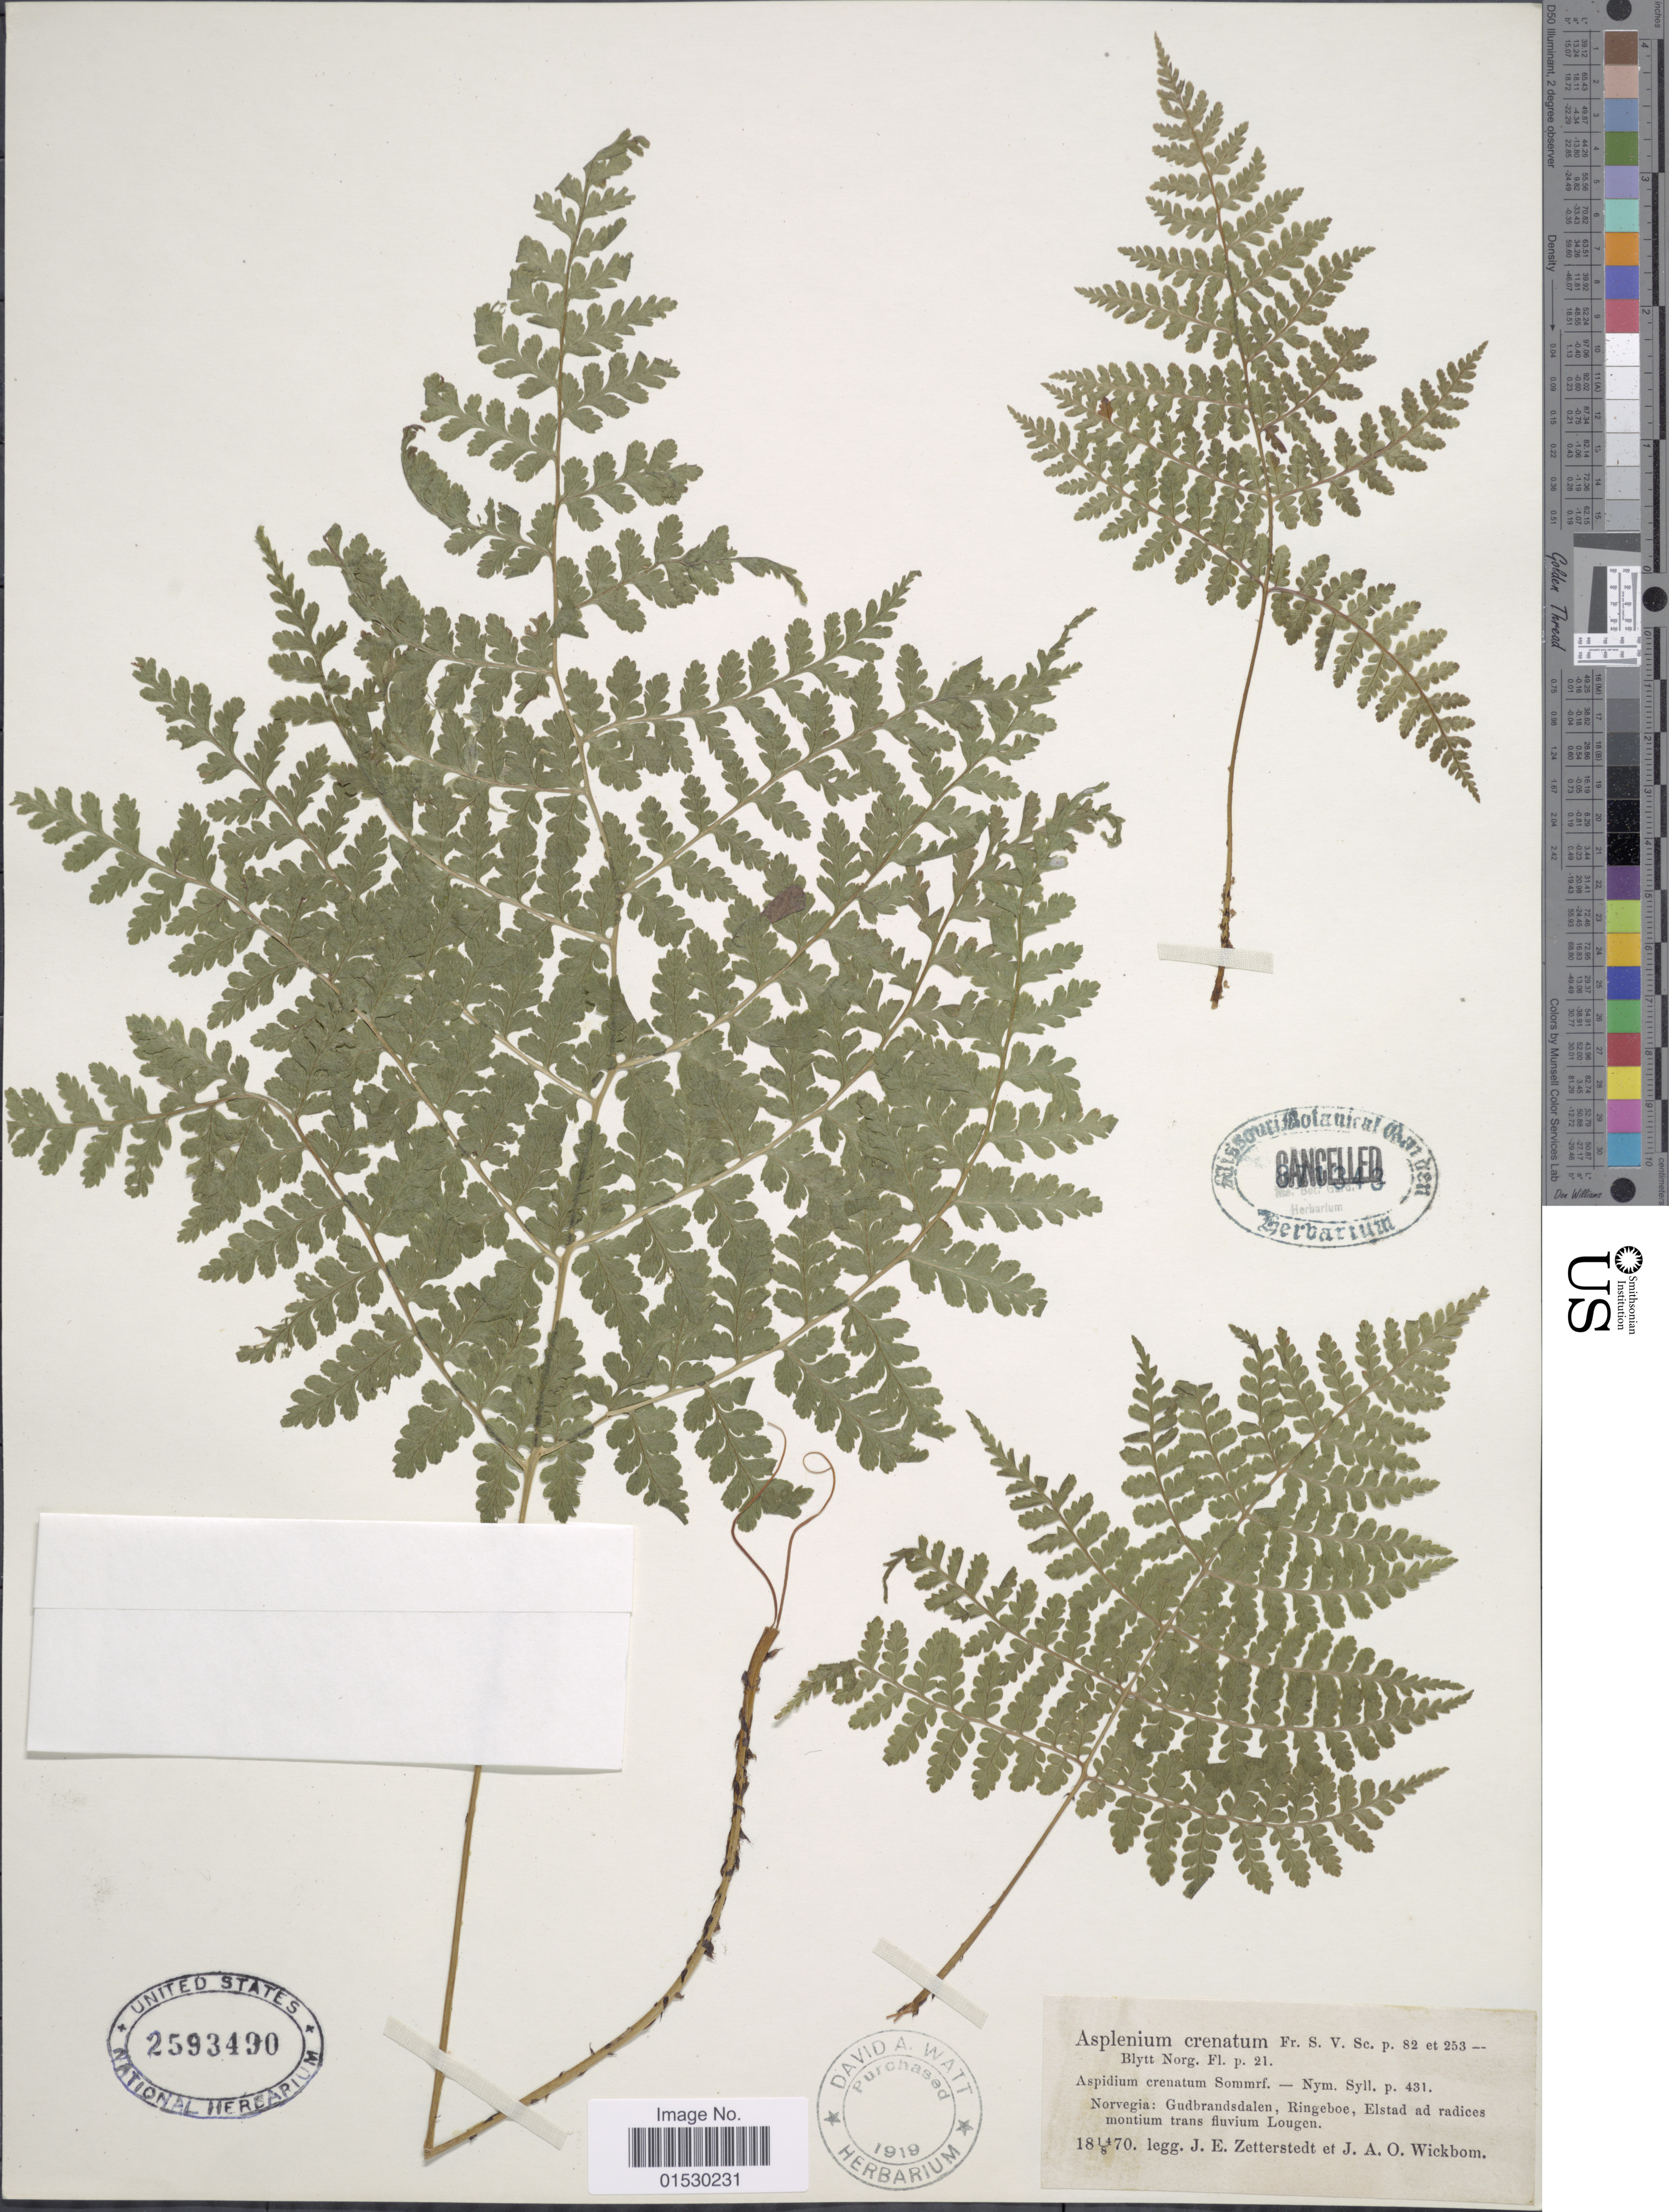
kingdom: Plantae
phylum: Tracheophyta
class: Polypodiopsida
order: Polypodiales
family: Athyriaceae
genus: Athyrium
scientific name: Athyrium distentifolilum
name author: Tausch ex Opiz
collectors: J.E. Zetterstedt & J. Wickbom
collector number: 431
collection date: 1870-08-14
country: Norway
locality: Norvegia: Gudbrandsdalen, Ringeboe, Elstad ad radices montium trans fluvium Lougen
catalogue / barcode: US 2593490